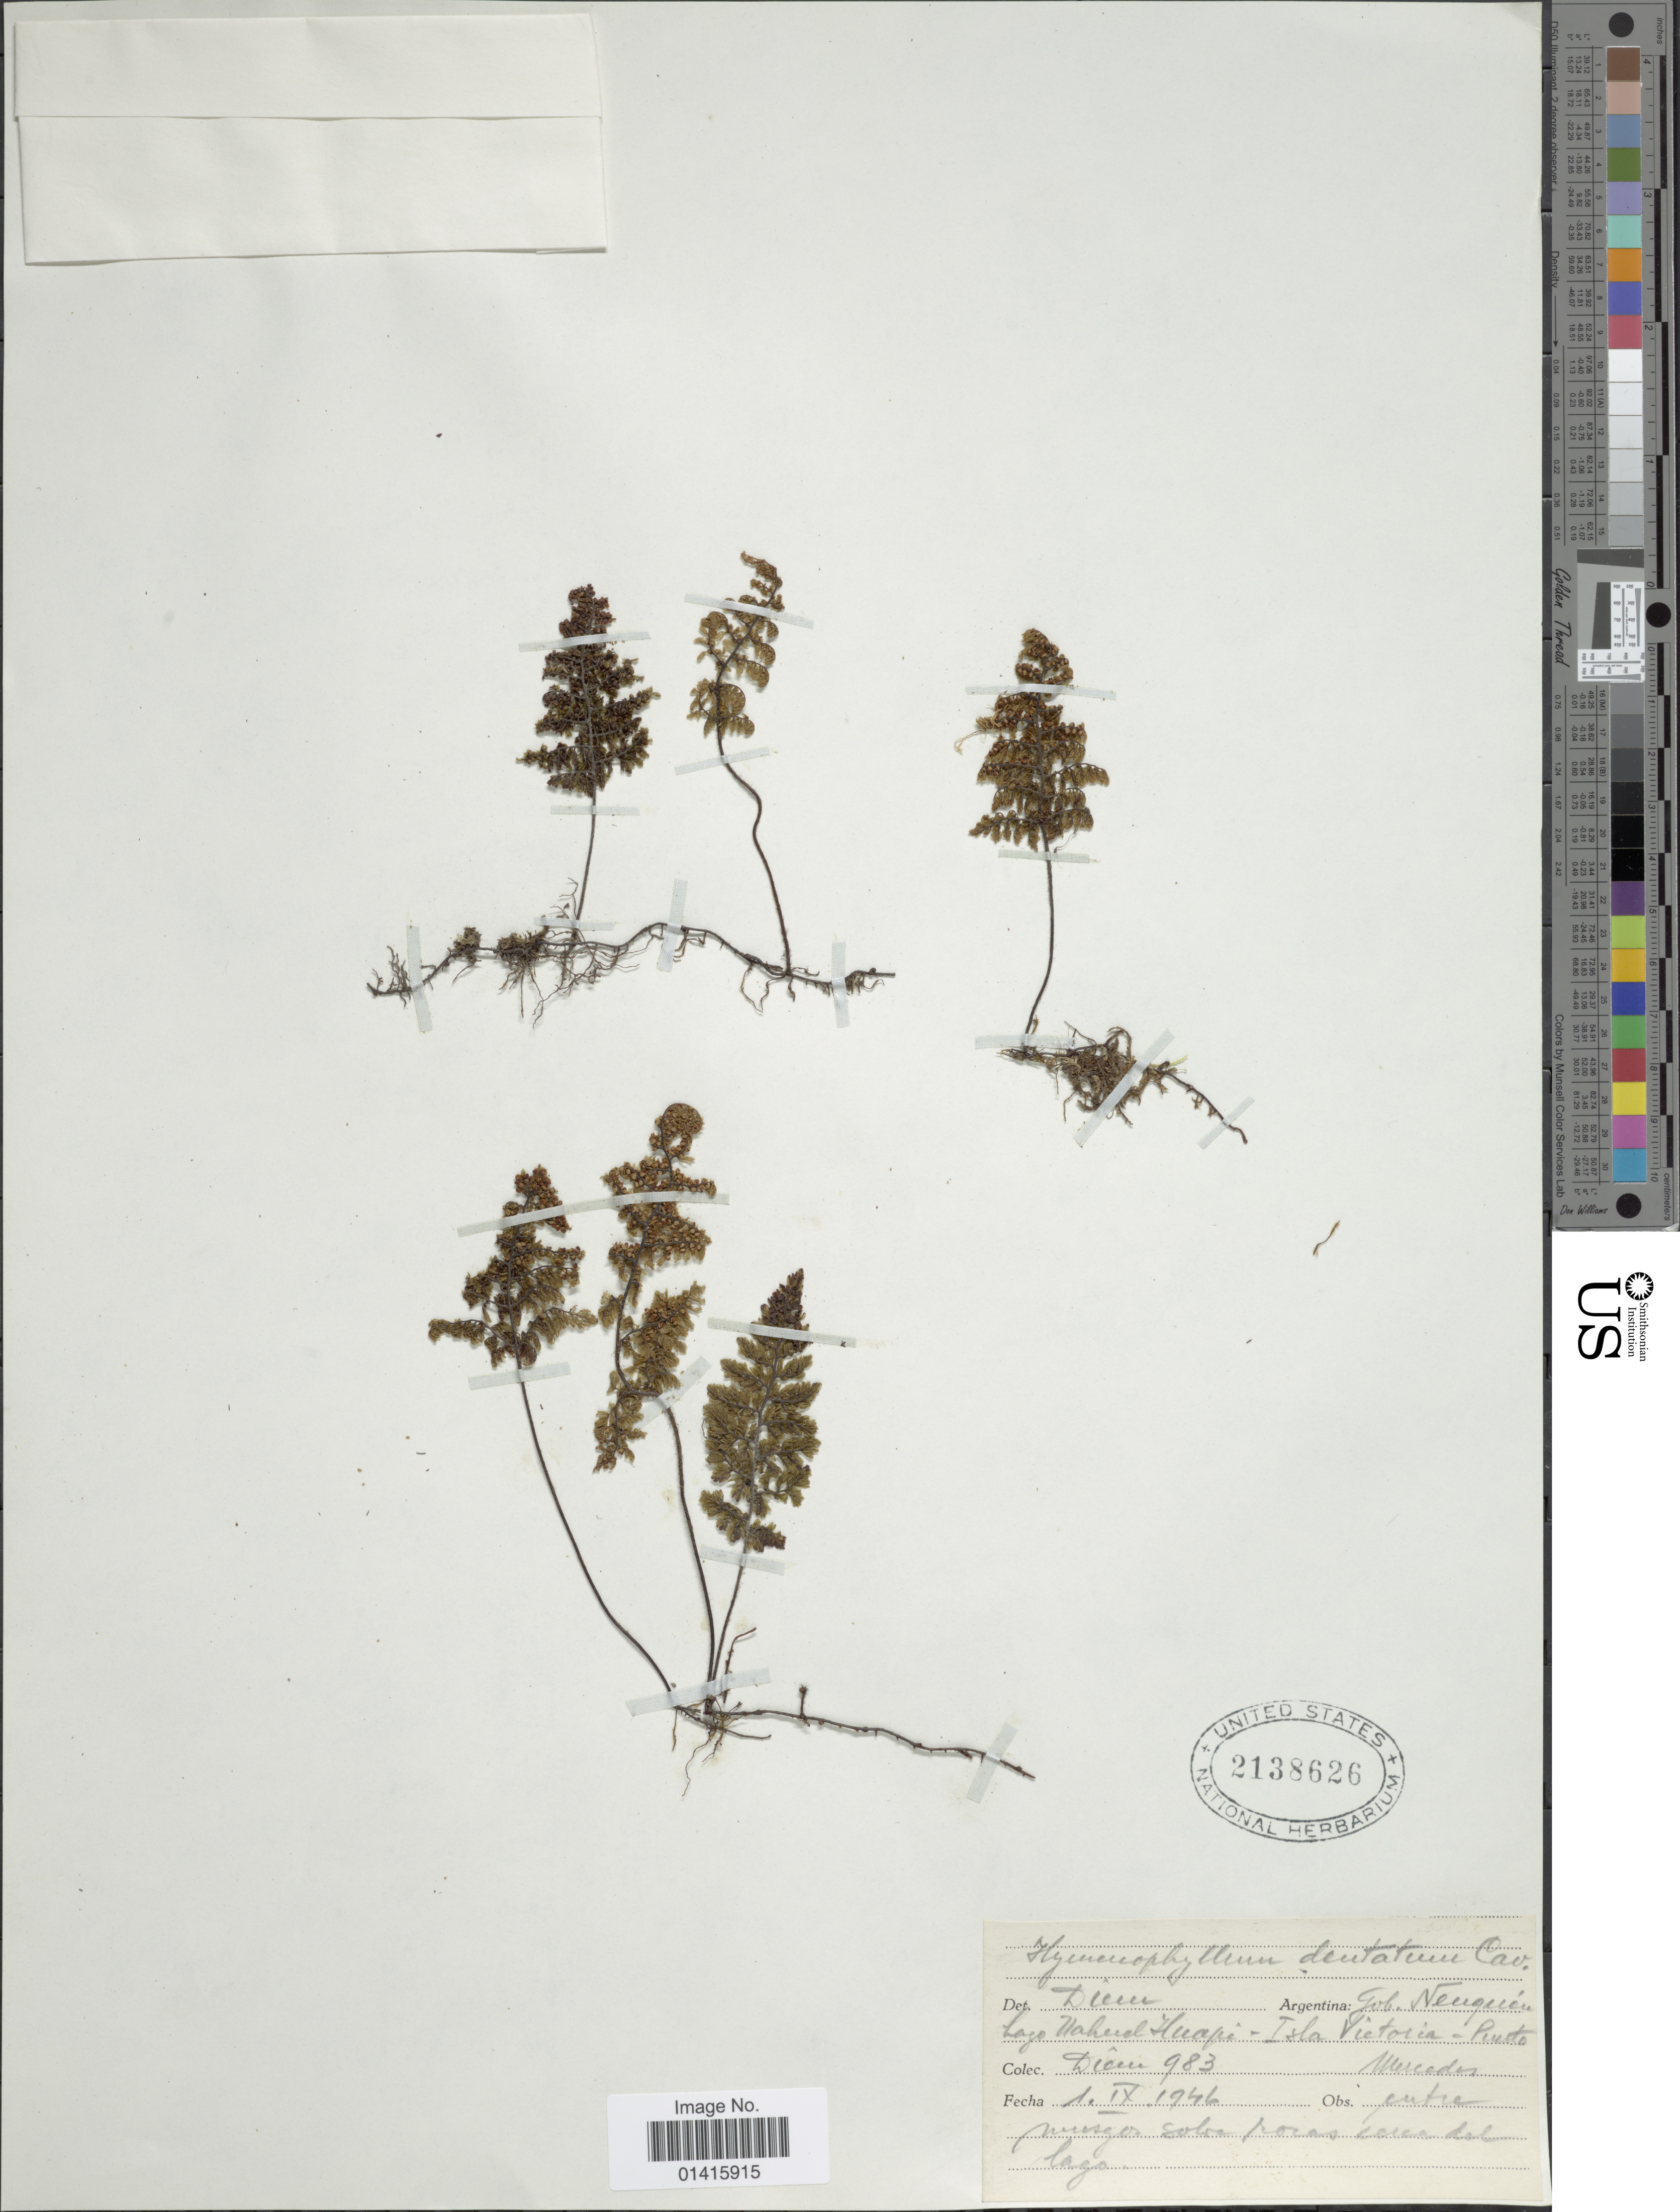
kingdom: Plantae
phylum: Tracheophyta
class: Polypodiopsida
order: Hymenophyllales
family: Hymenophyllaceae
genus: Hymenophyllum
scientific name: Hymenophyllum dentatum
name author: Cav.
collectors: Diem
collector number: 983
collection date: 1946-09-01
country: Argentina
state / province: Neuquen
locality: Argentina : Gob. Neuquén, Lago Mahud Huapi-Isla Victoria-Puerto, Mercedes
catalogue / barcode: US 2138626